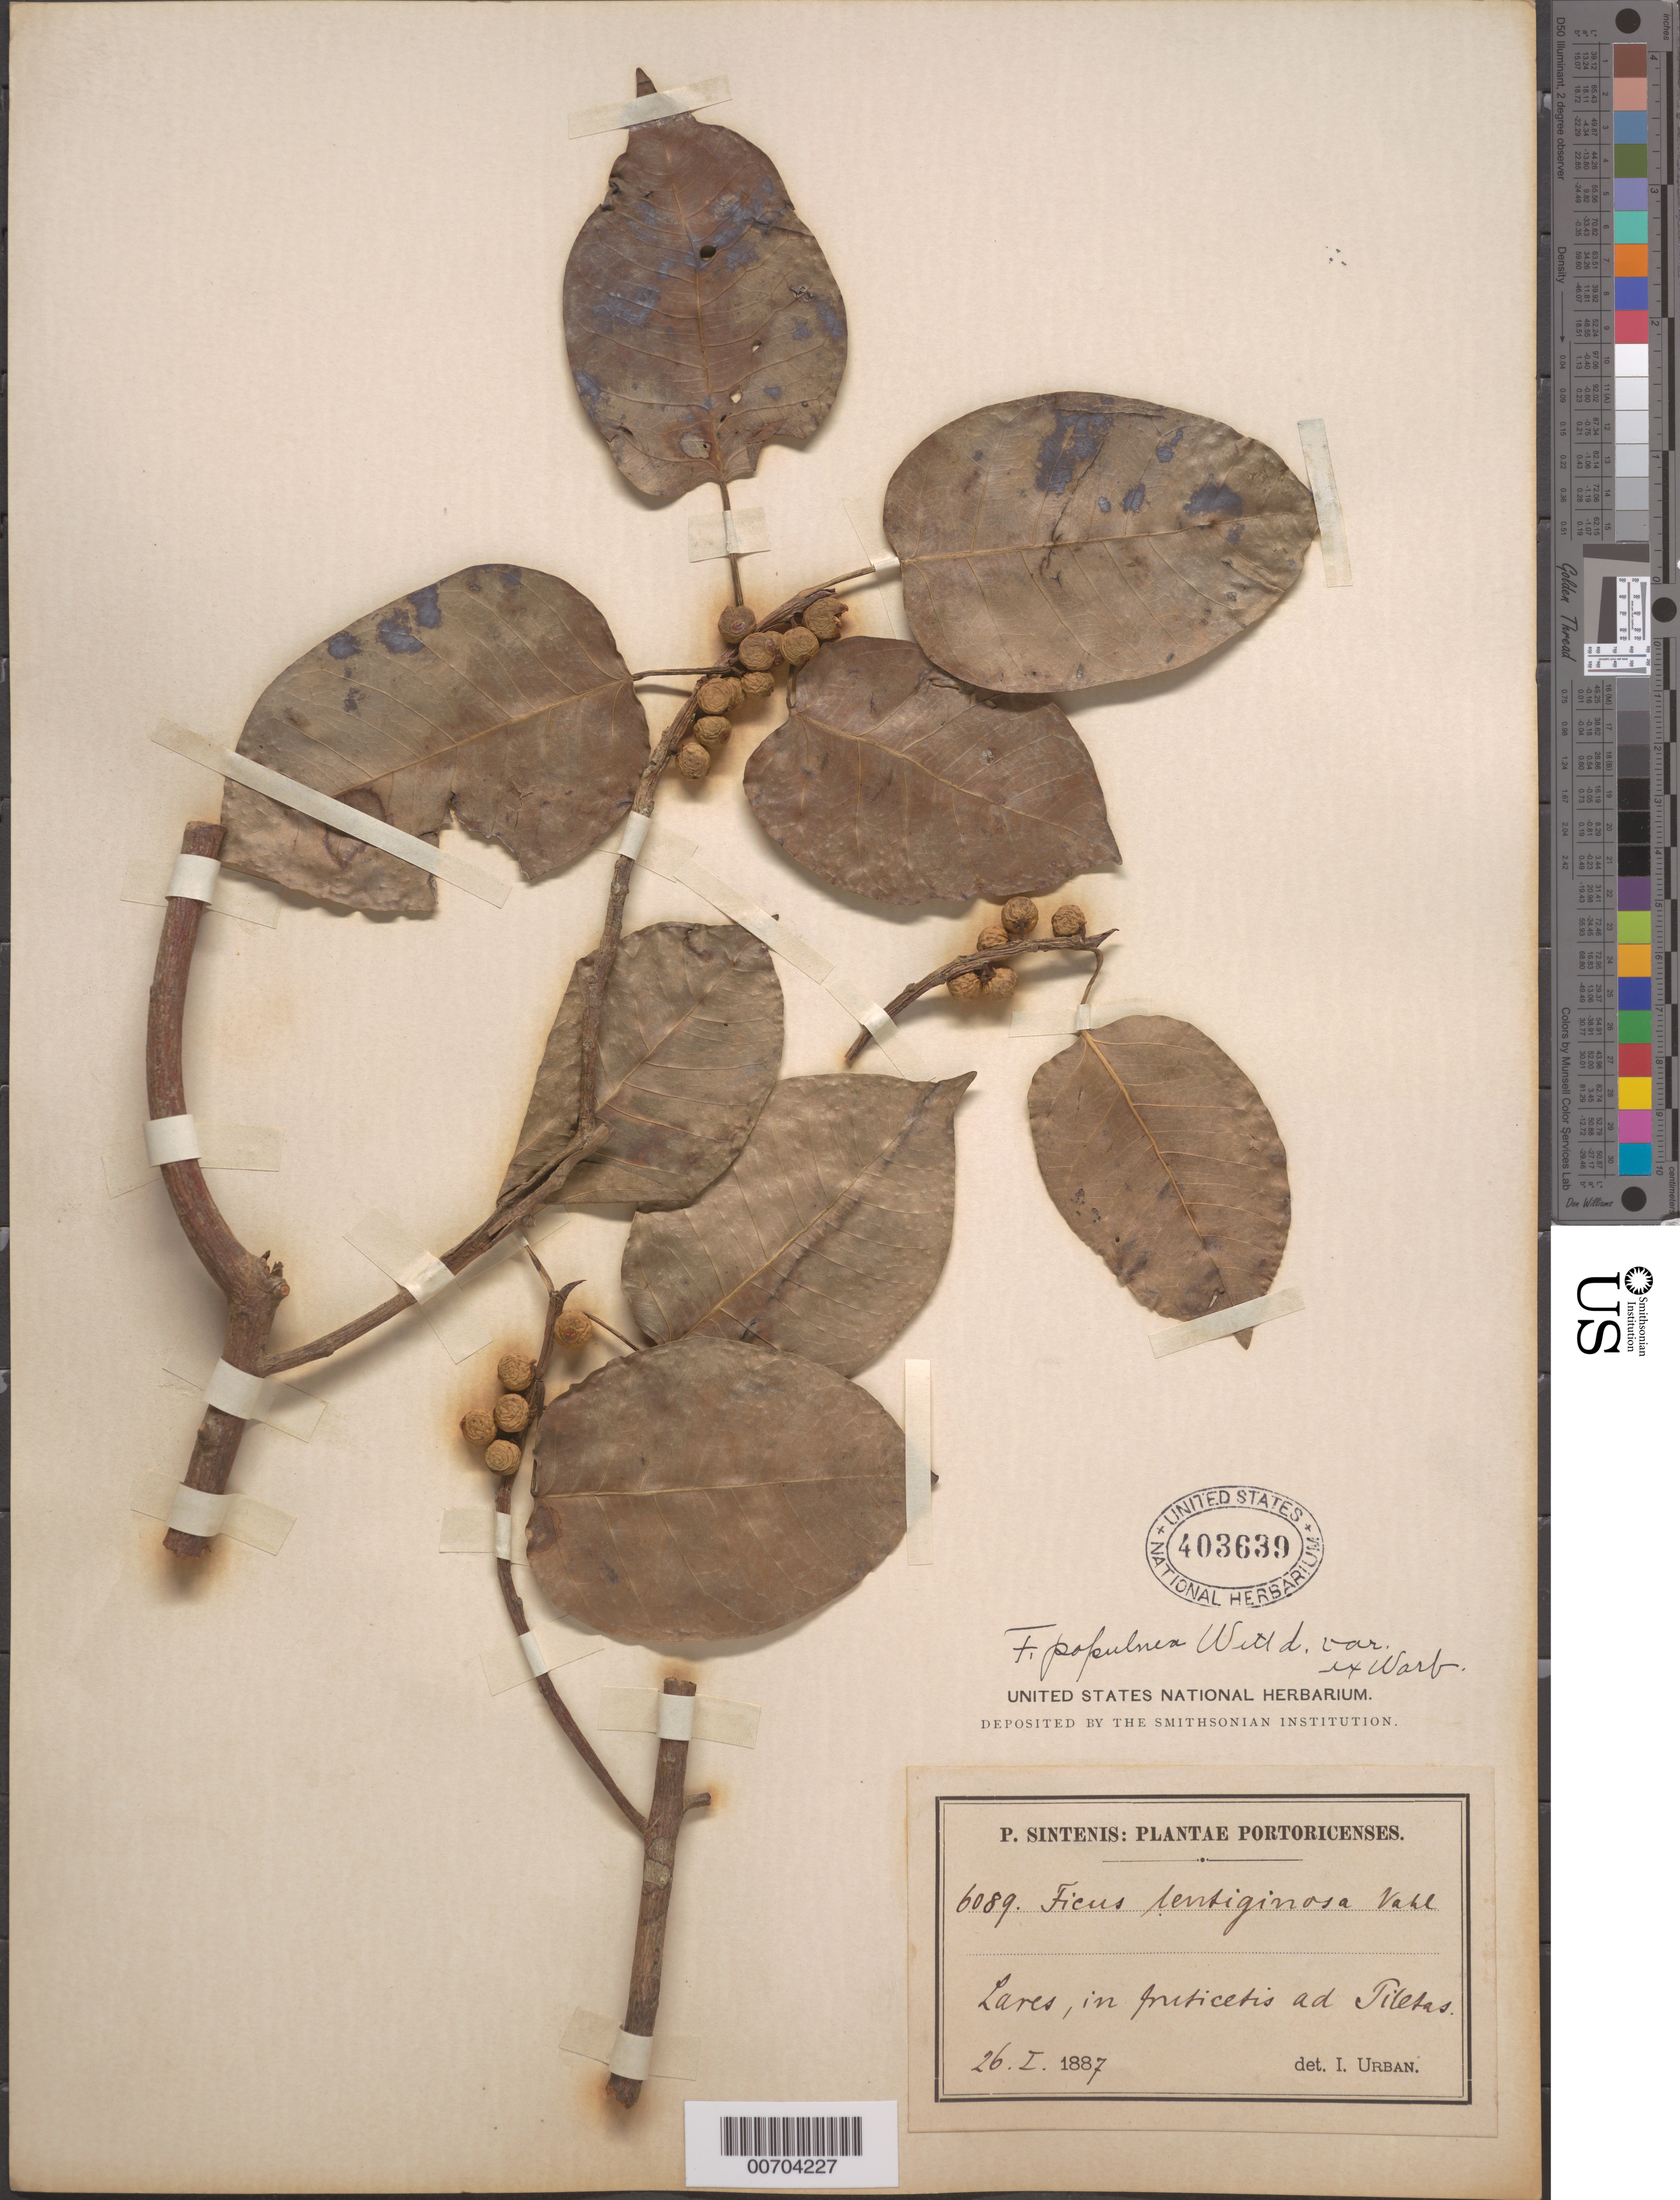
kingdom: Plantae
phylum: Tracheophyta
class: Magnoliopsida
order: Rosales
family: Moraceae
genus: Ficus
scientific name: Ficus populnea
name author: Willd.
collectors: P. Sintenis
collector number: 6089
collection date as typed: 26 Jan 1887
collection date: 1887-01-26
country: Puerto Rico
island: Greater Antilles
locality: Lares, in fruticetis ad Piletas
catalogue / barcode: US 403639